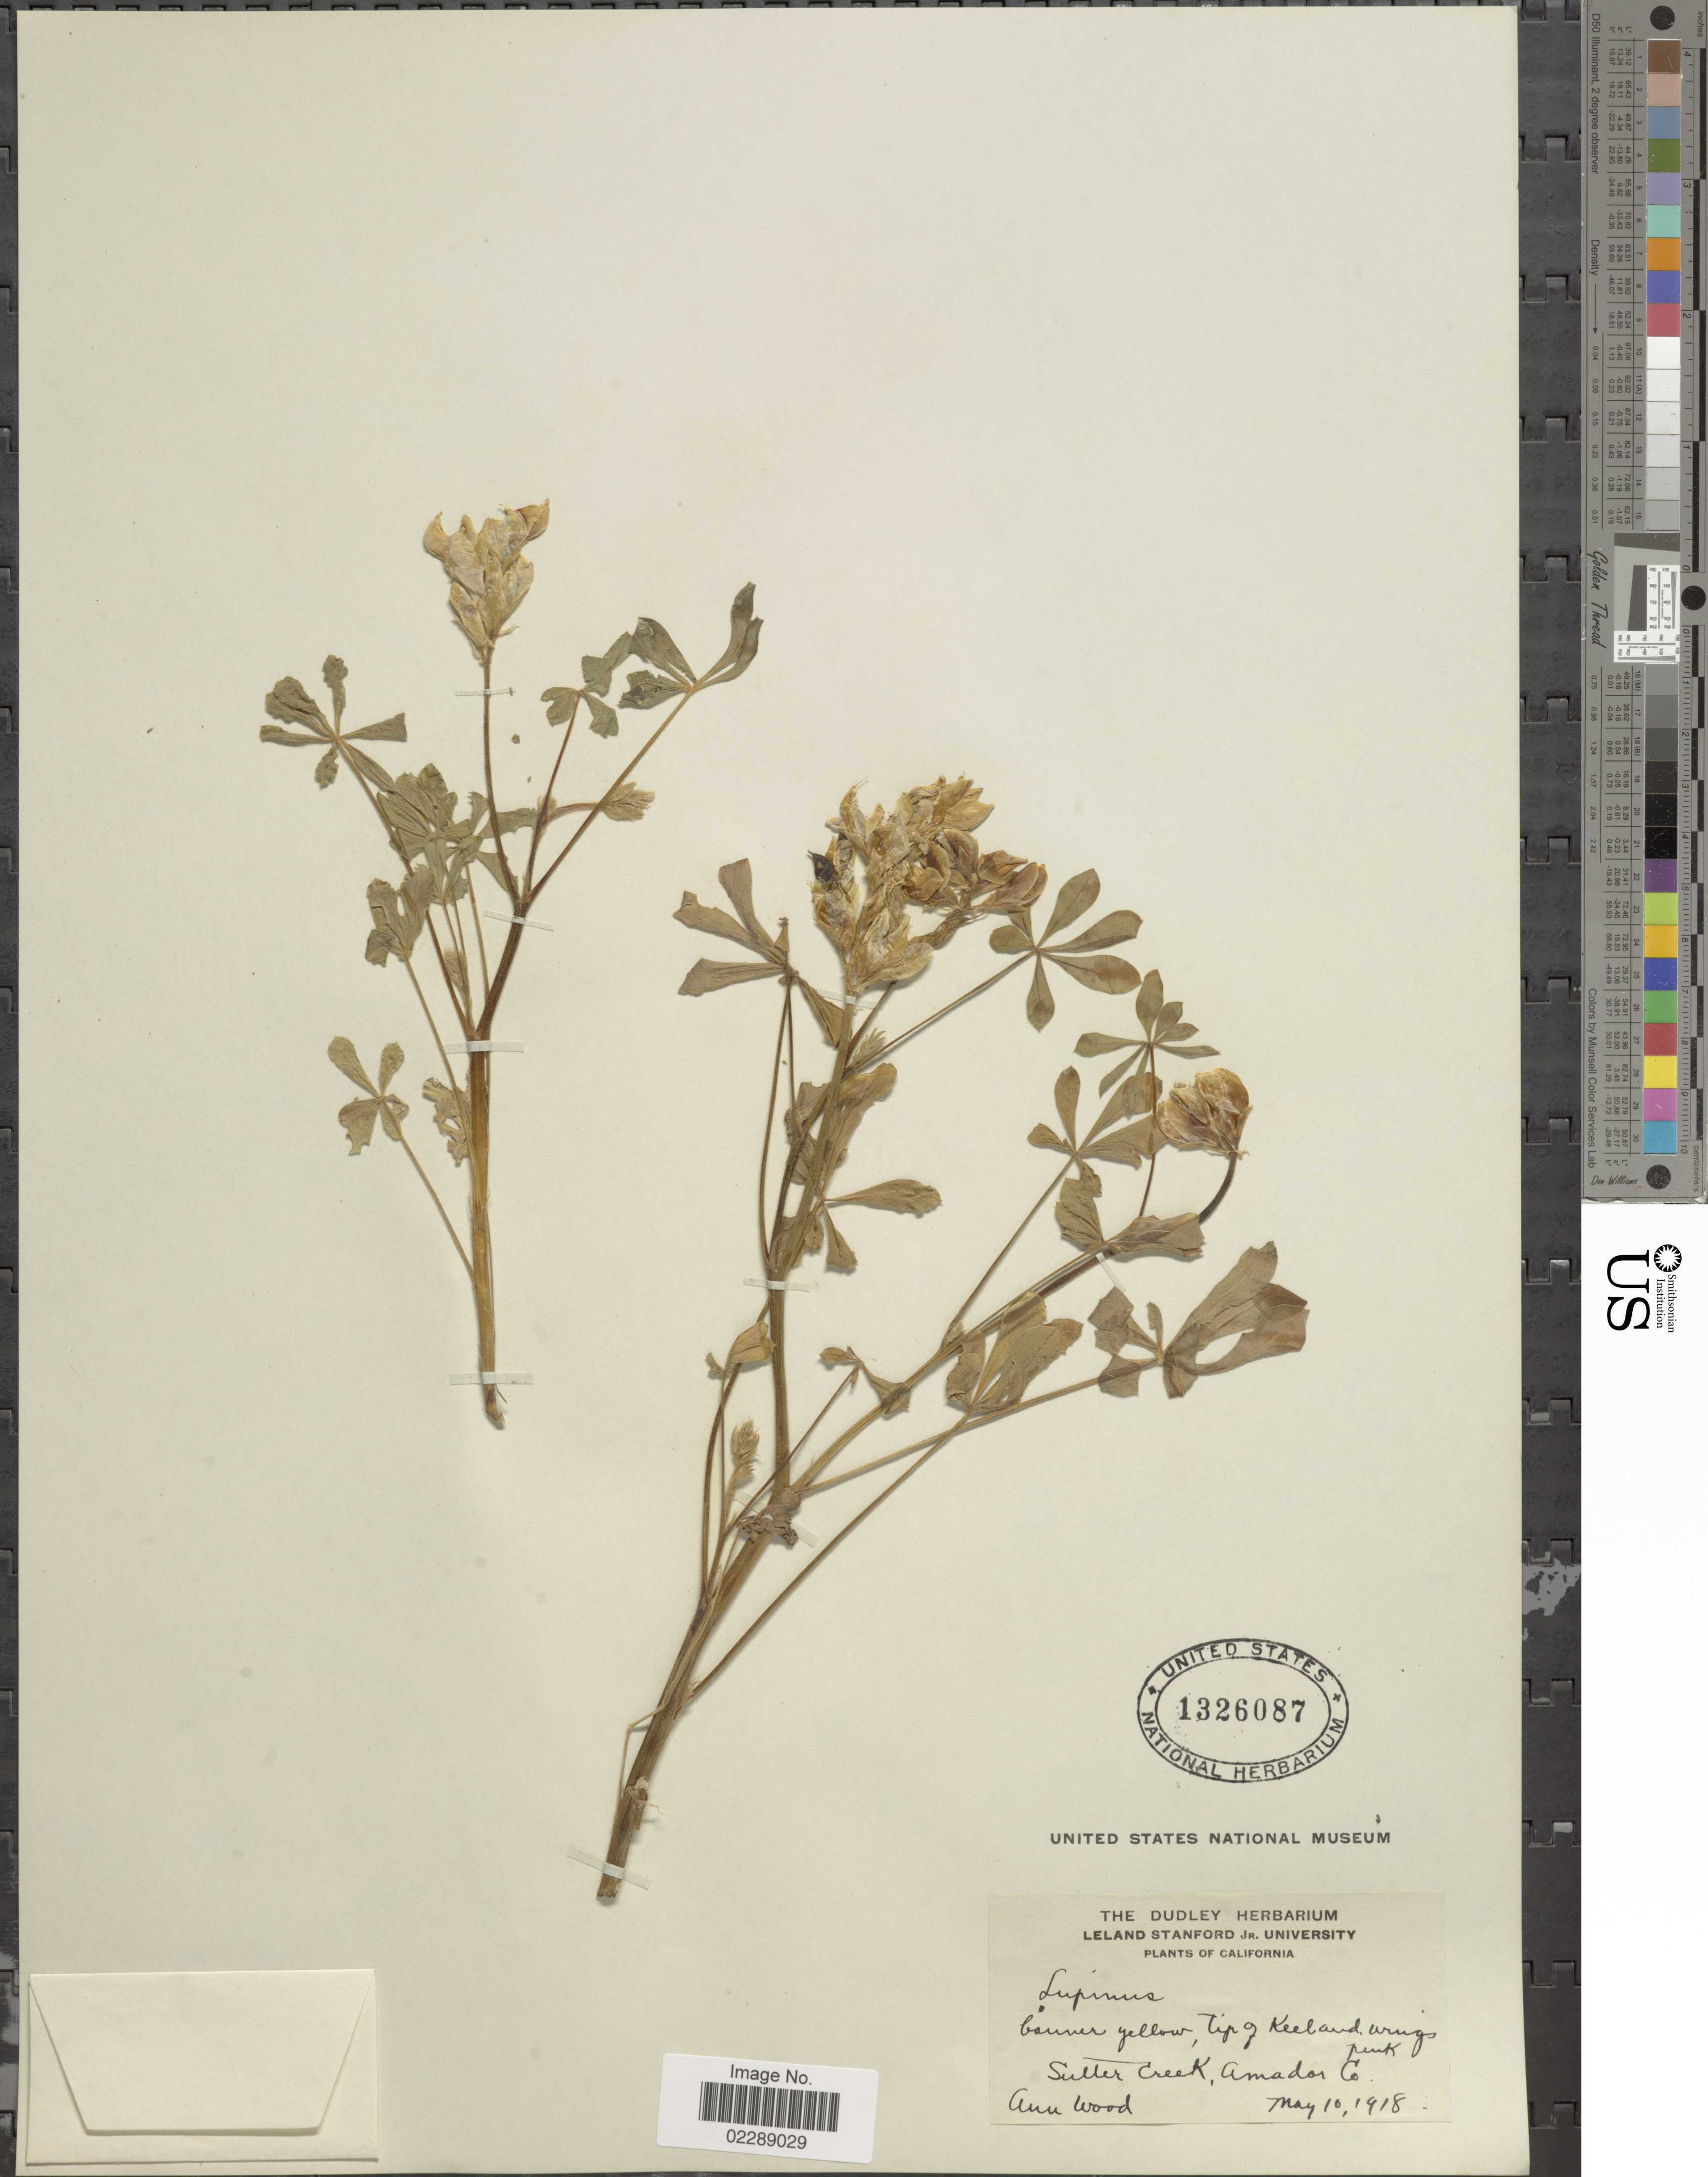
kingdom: Plantae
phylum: Tracheophyta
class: Magnoliopsida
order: Fabales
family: Fabaceae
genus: Lupinus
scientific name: Lupinus sp.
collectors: A. Wood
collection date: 1918-05-10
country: United States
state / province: California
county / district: Amador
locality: Tip of Keeland wings, Sutter Creek, Amador Co.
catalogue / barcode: US 1326087